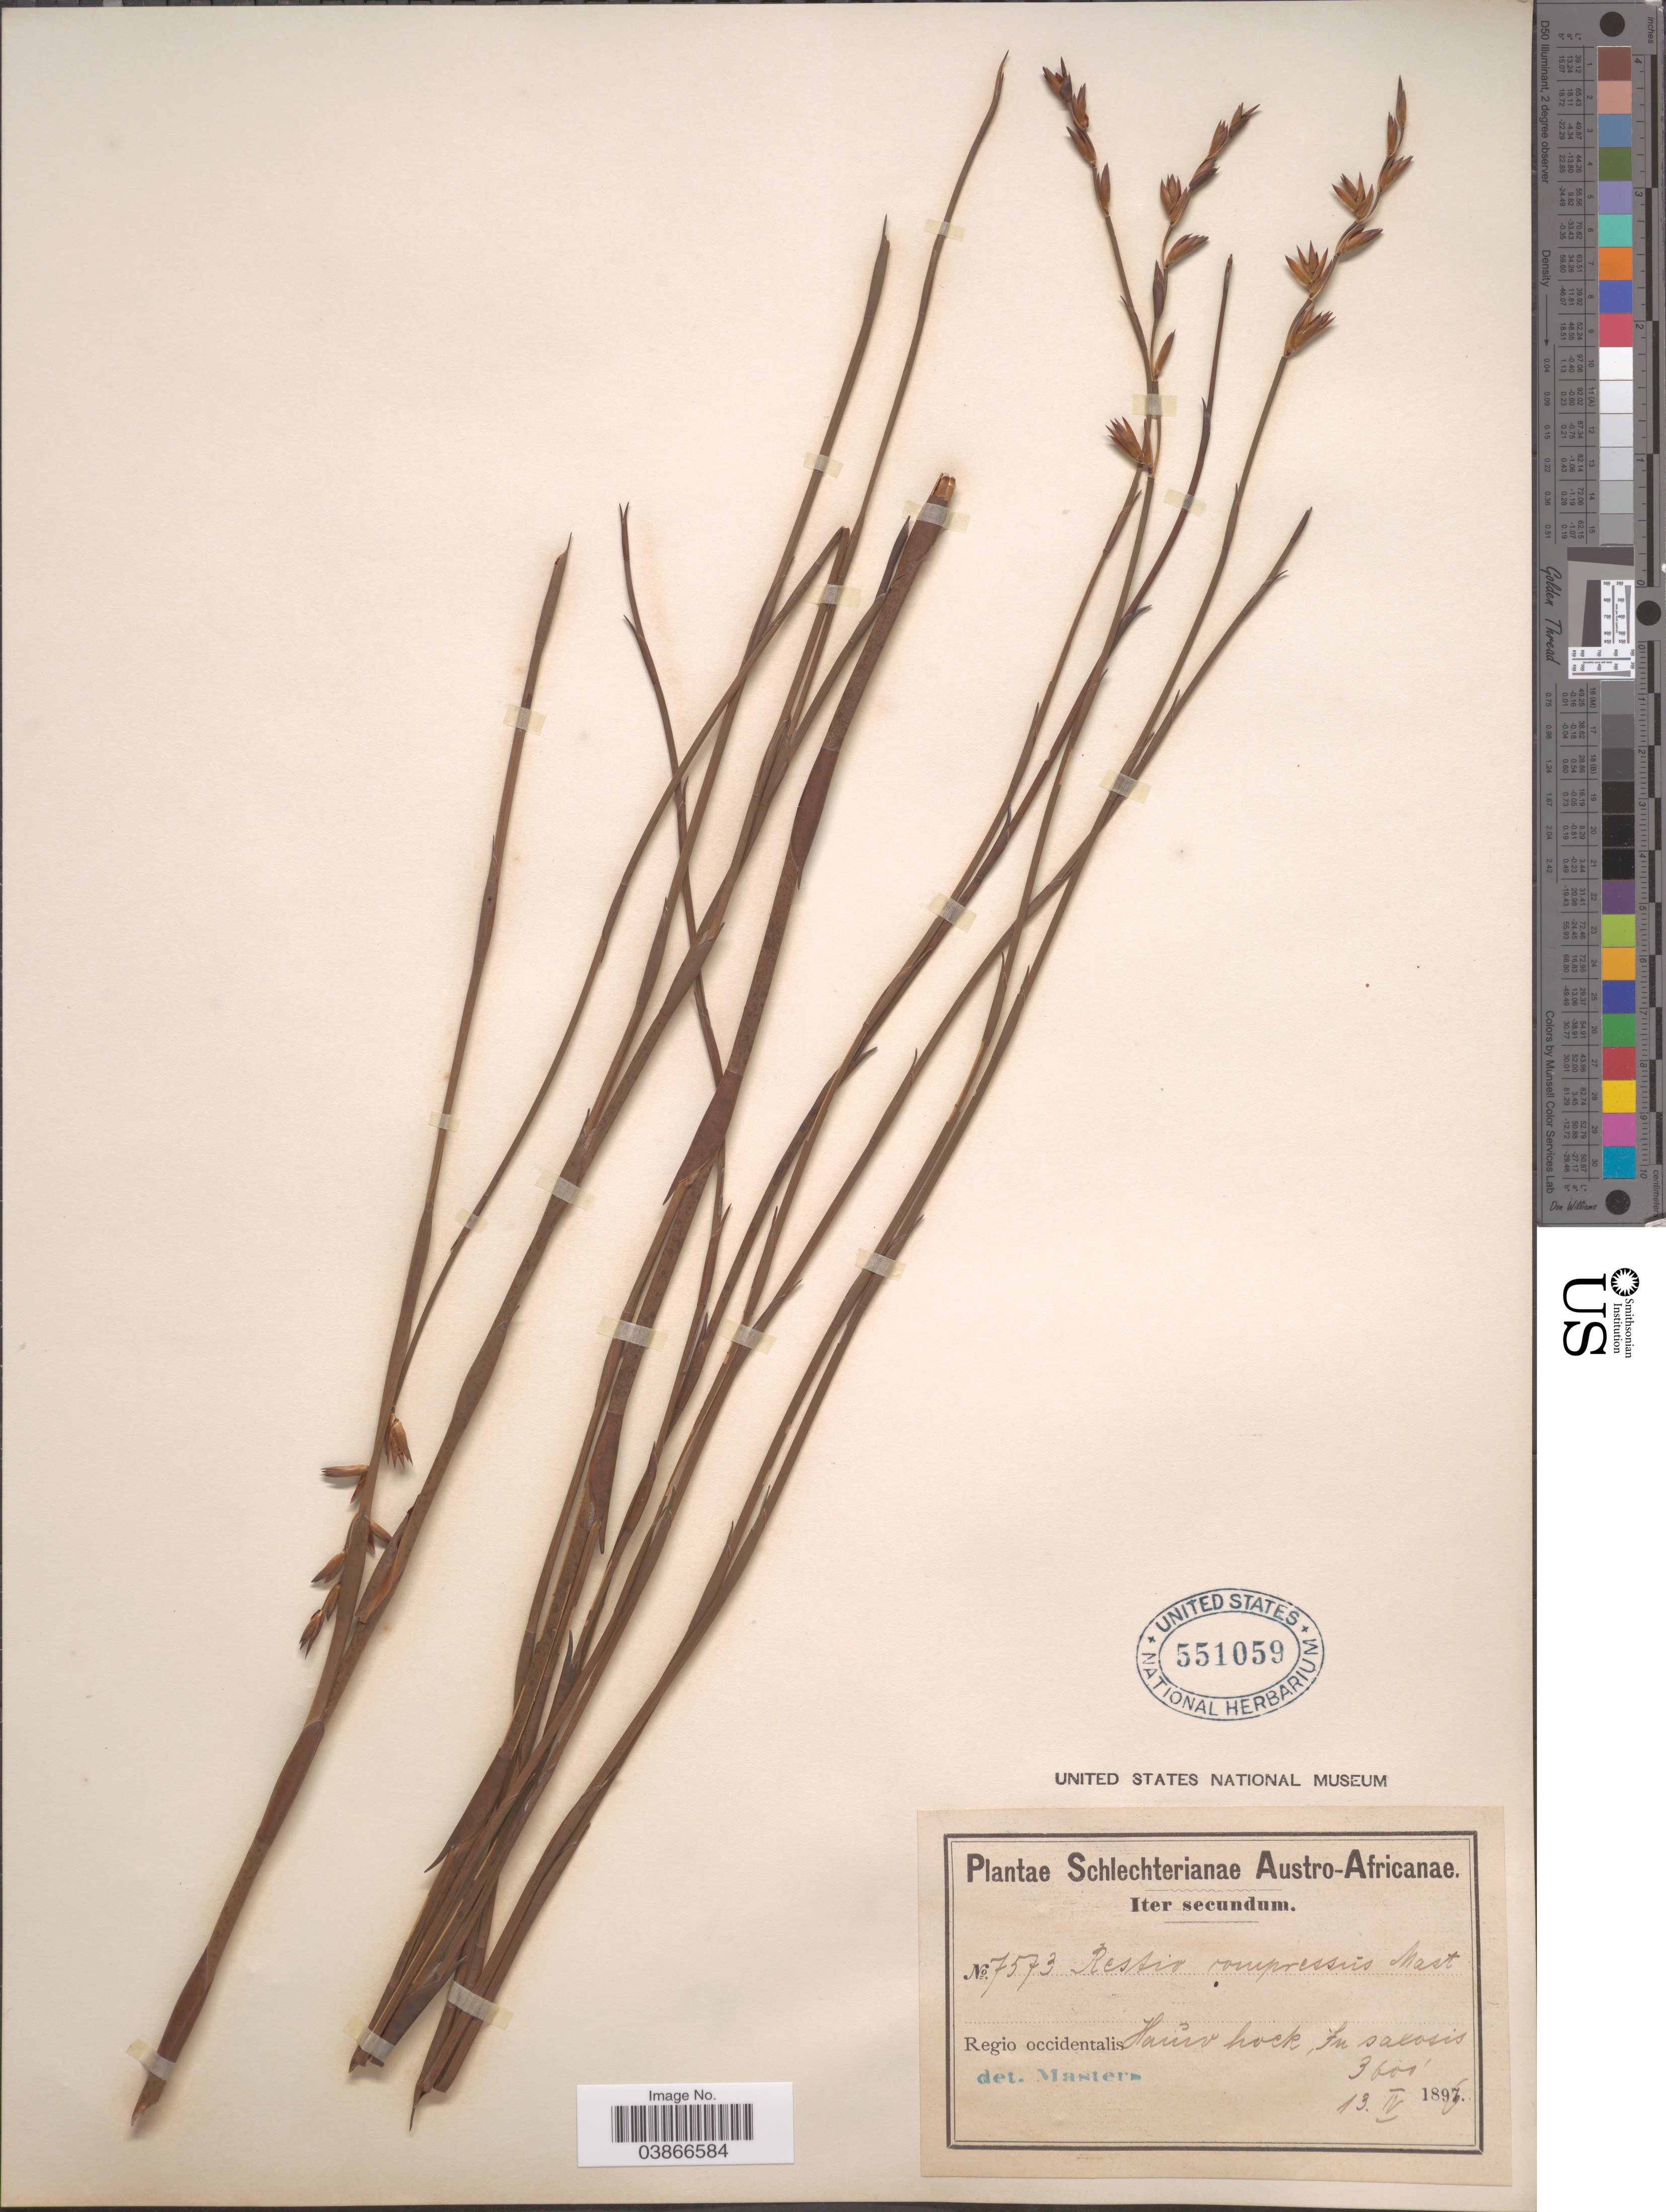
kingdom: Plantae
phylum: Tracheophyta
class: Liliopsida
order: Poales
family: Restionaceae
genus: Restio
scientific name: Restio compressus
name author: Rottb.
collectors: Schlechter, --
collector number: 7573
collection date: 1896-04-13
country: South Africa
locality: Austro-Africanae. Regio occidentalis. Houw hoek, In saxosis.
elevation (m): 1097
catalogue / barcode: US 551059